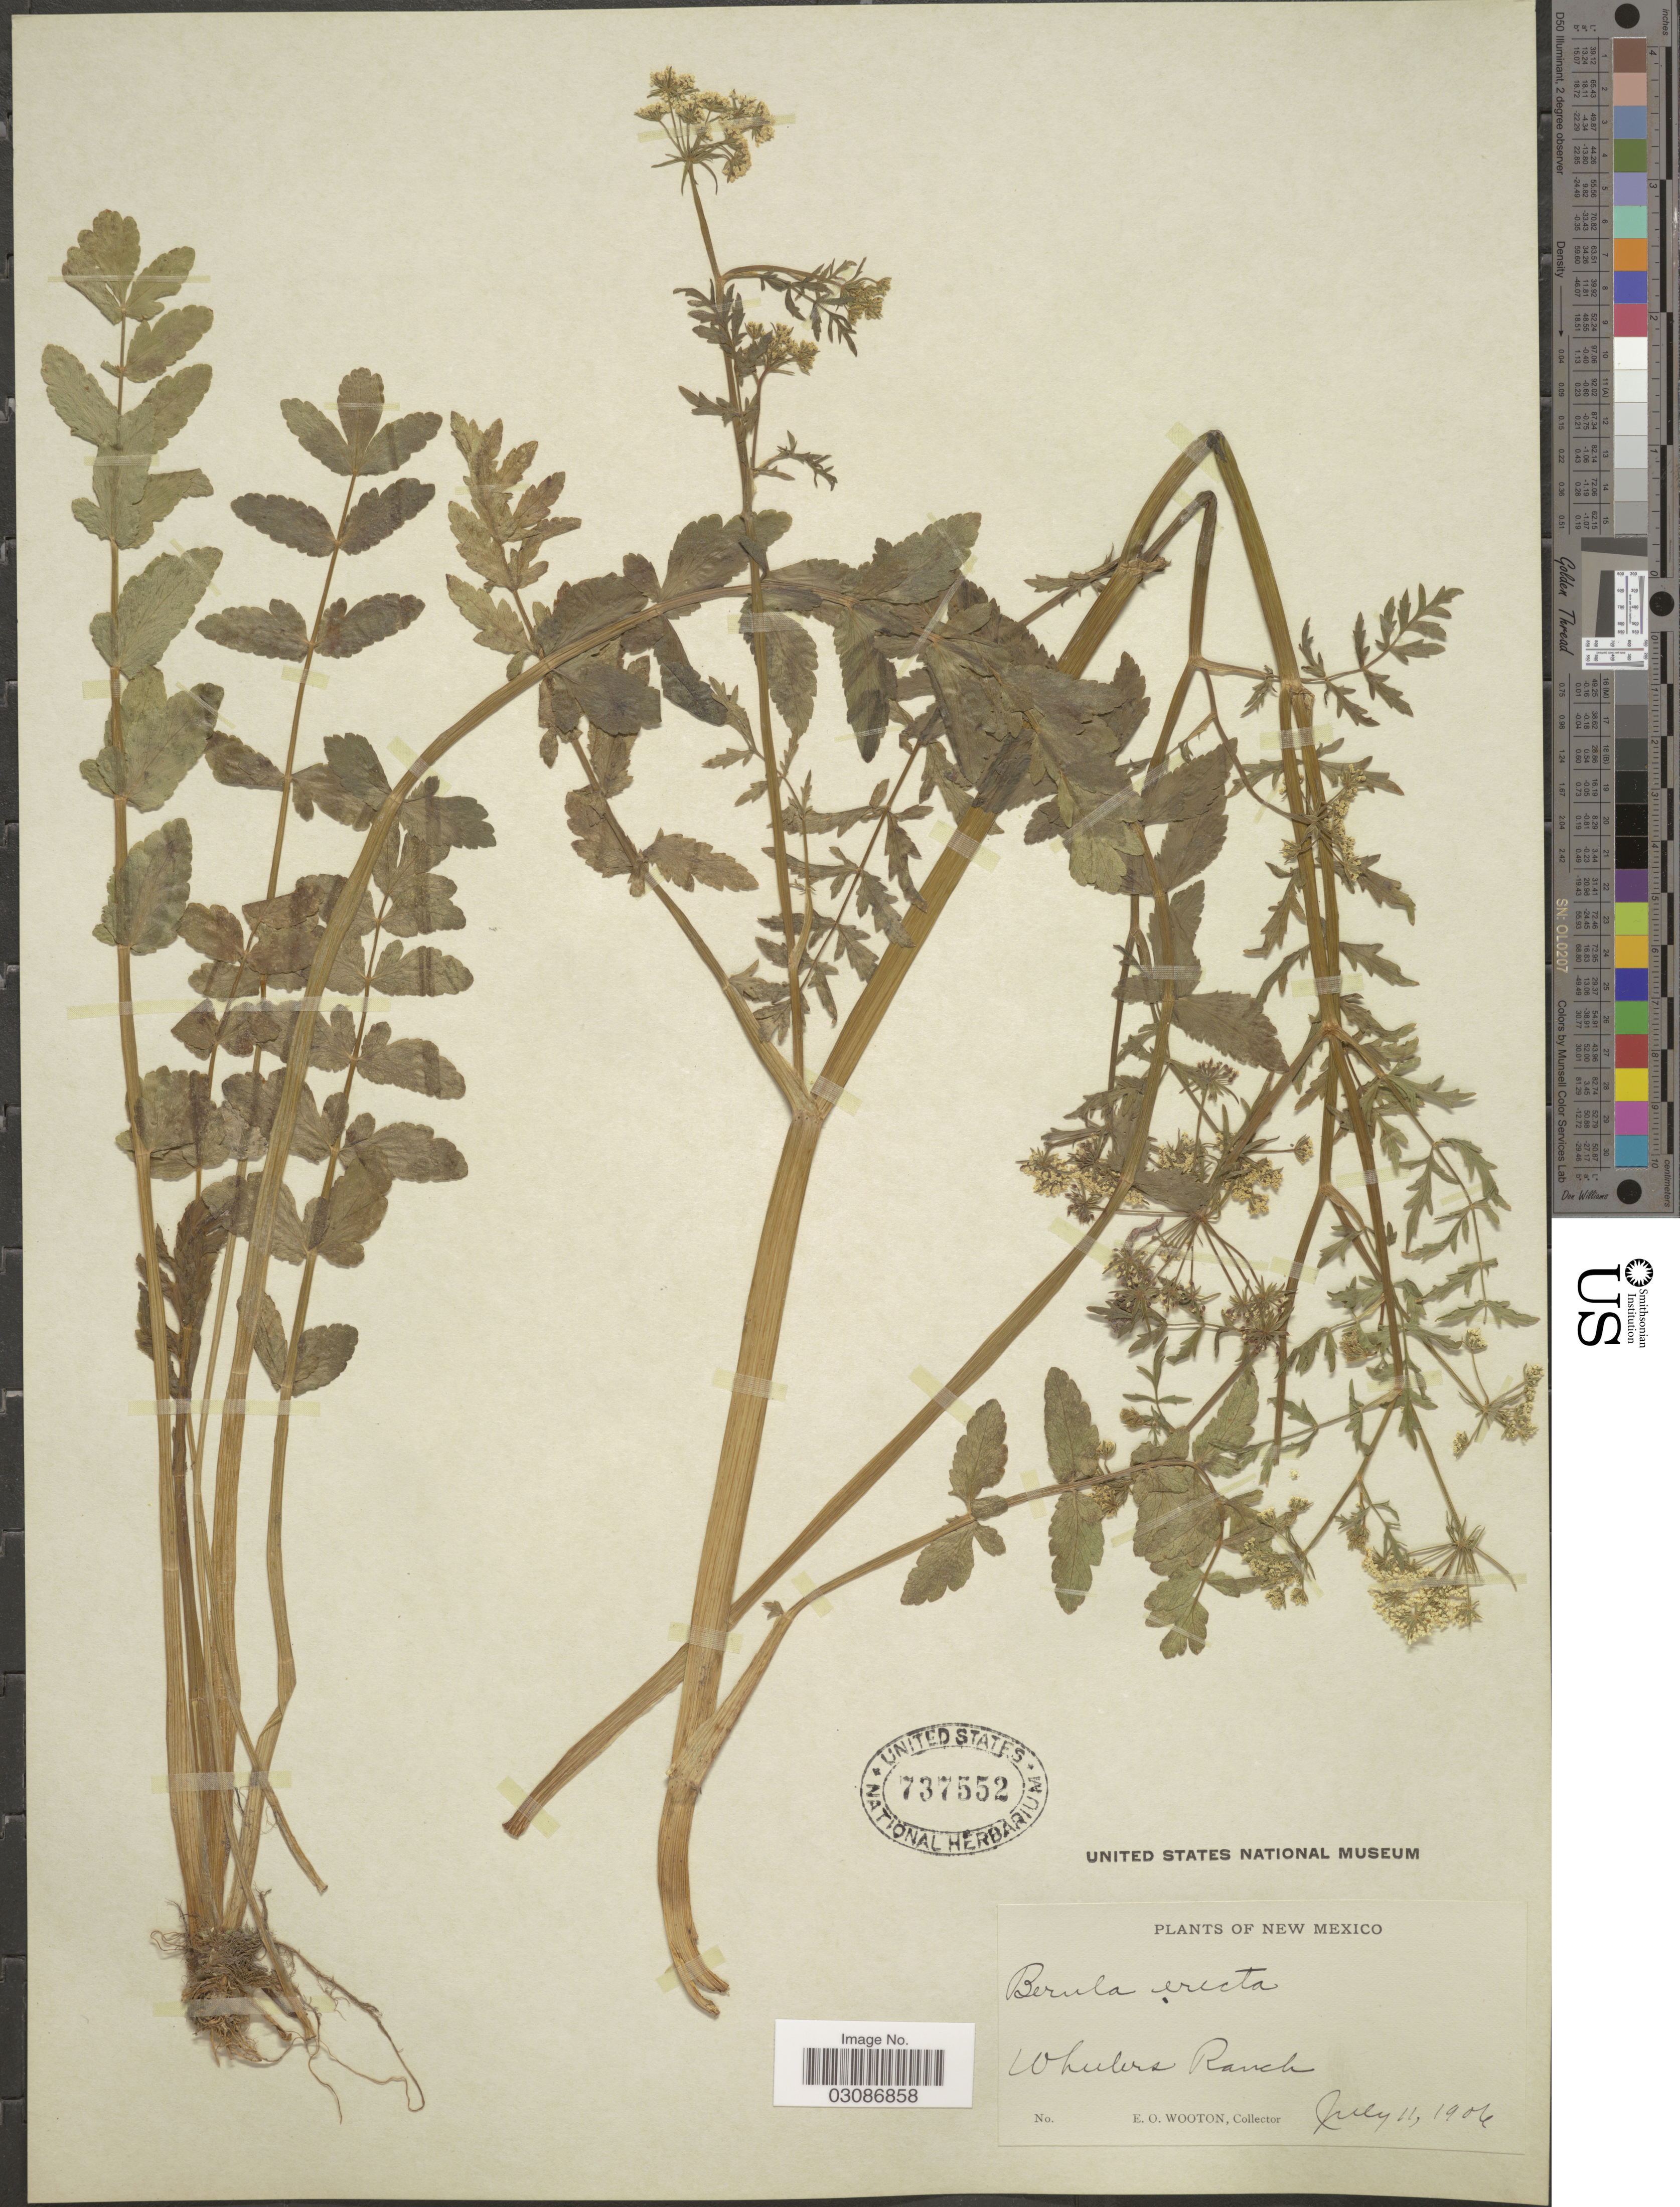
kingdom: Plantae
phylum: Tracheophyta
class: Magnoliopsida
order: Apiales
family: Apiaceae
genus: Berula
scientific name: Berula erecta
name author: (Huds.) Coville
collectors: E. O. Wooton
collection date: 1906-07-11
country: United States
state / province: New Mexico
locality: Wheelers Ranch.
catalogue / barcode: US 737552